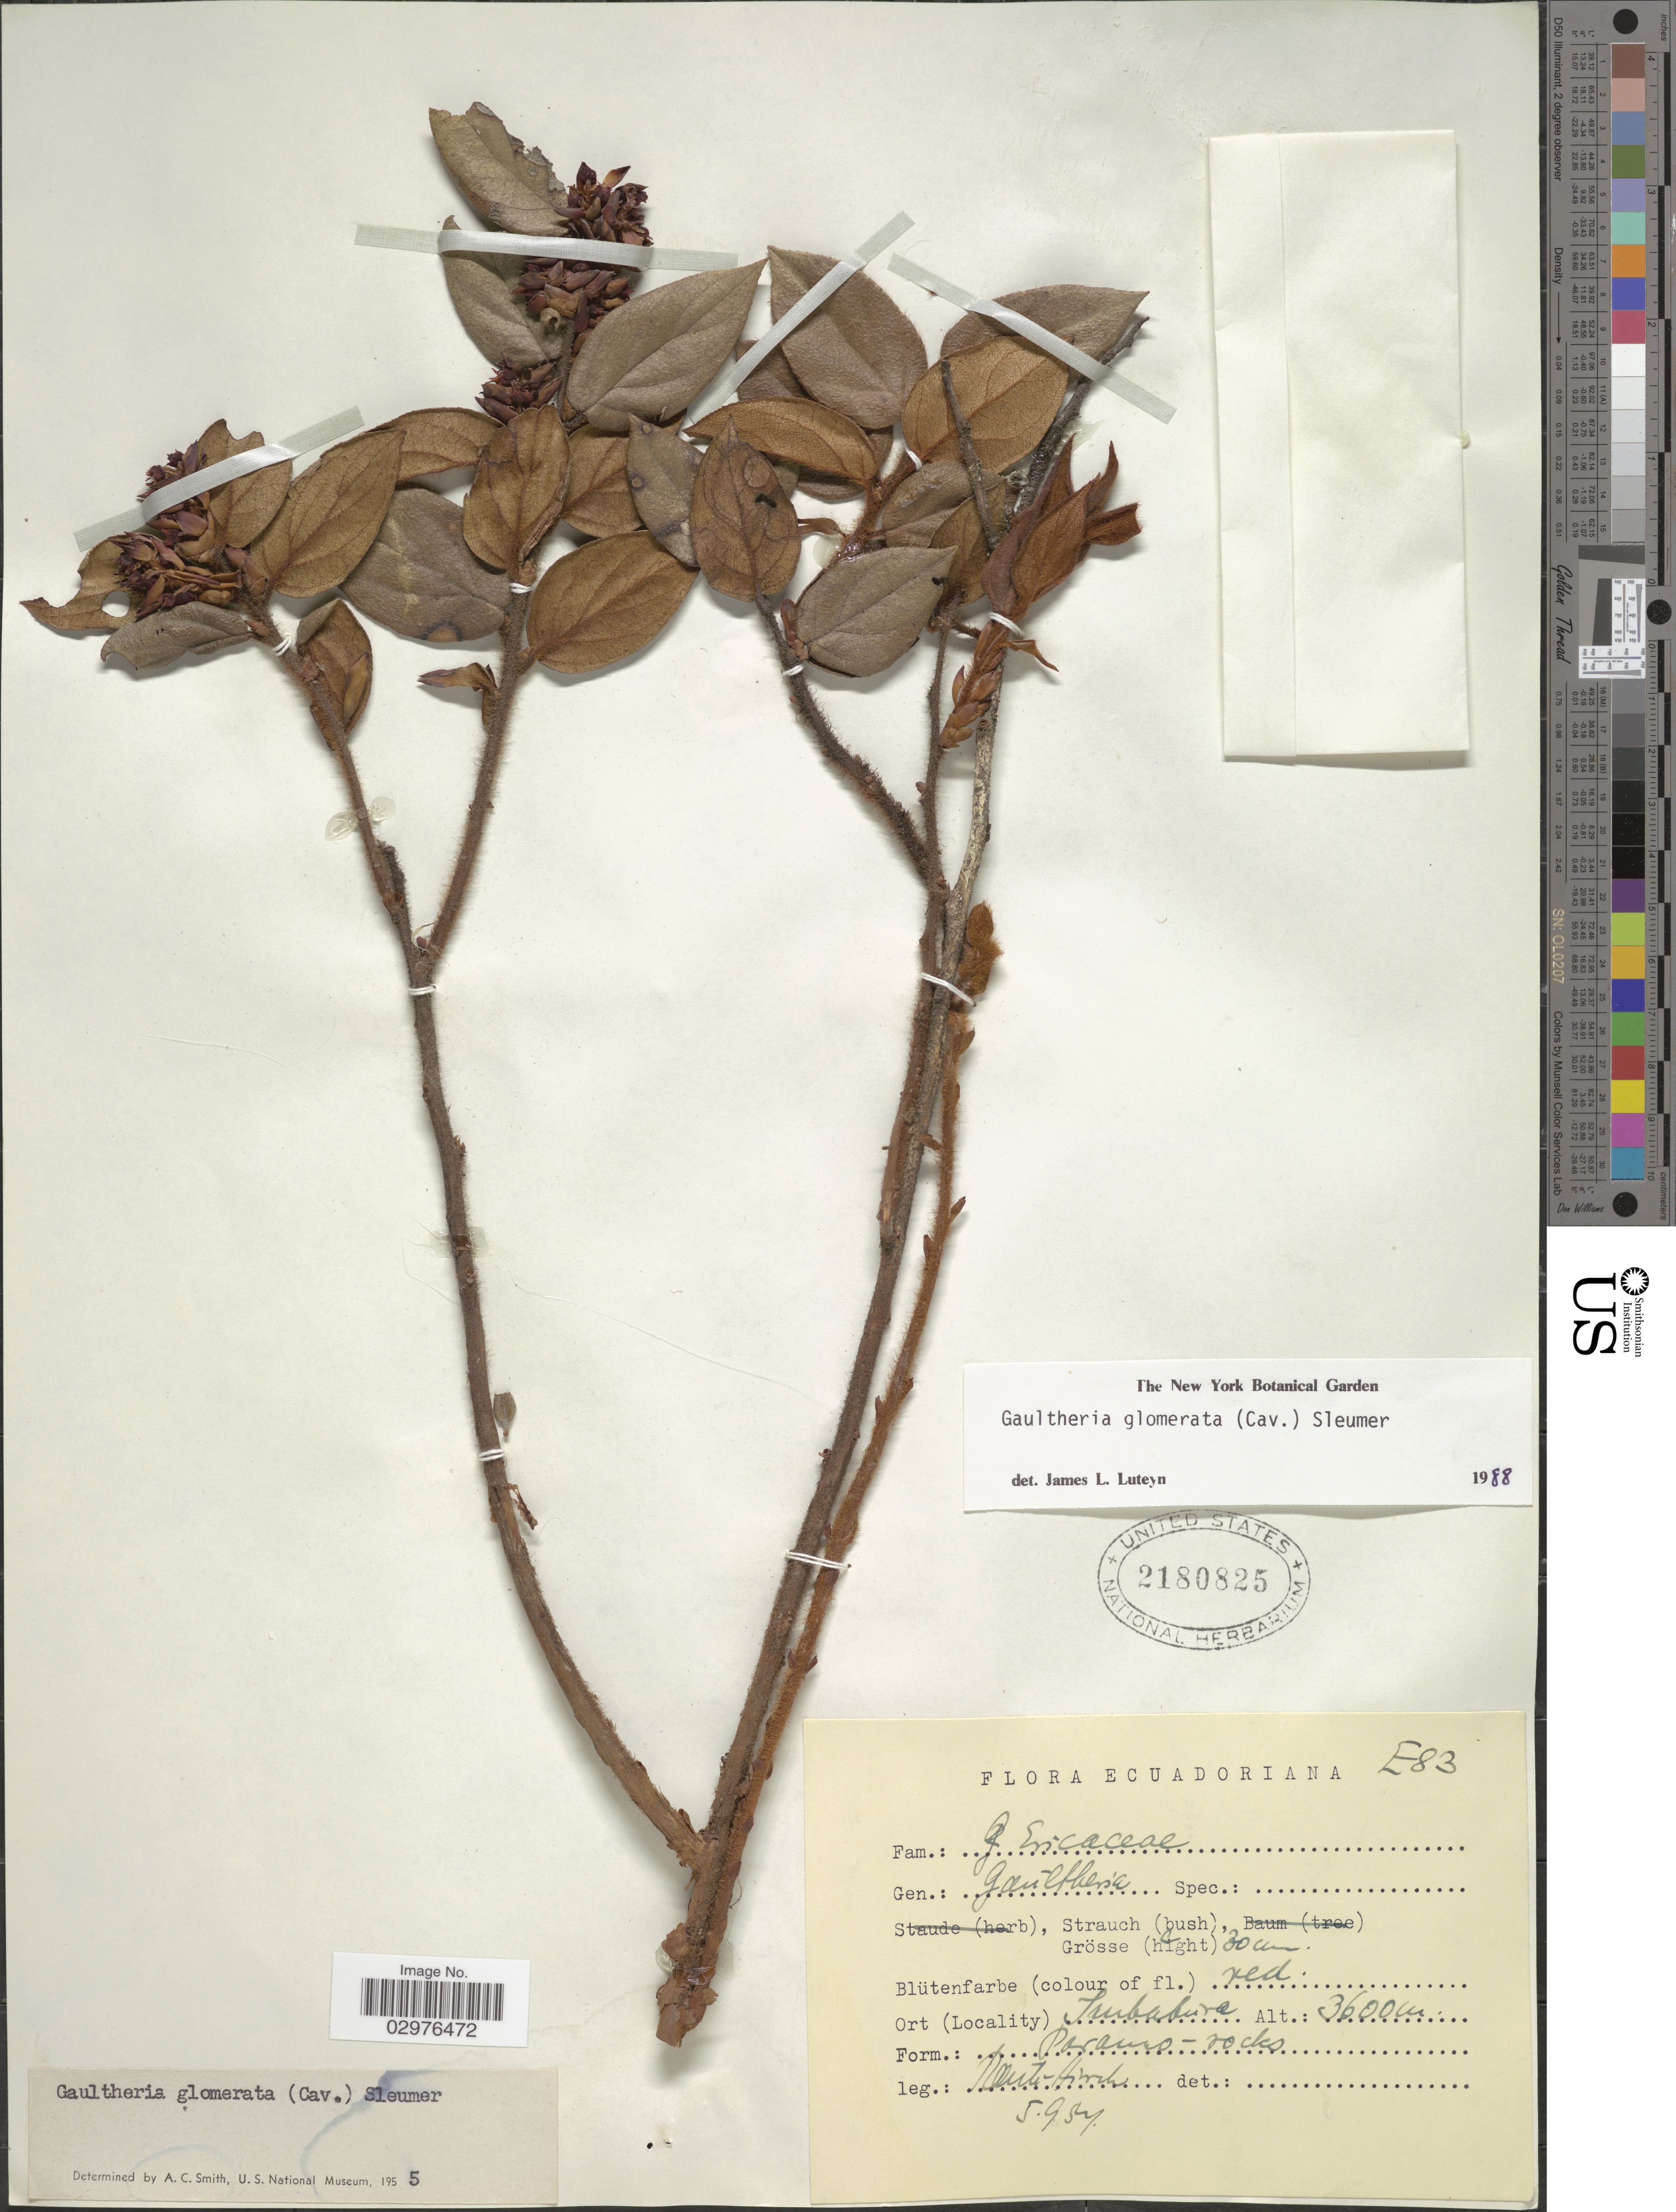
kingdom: Plantae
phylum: Tracheophyta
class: Magnoliopsida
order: Ericales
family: Ericaceae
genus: Gaultheria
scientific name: Gaultheria glomerata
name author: (Cav.) Sleumer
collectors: W. Rauh & G. Hirsch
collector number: E83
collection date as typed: Transcribed d/m/y: 5/9/54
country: Ecuador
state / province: Imbabura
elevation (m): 3600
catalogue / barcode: US 2180825